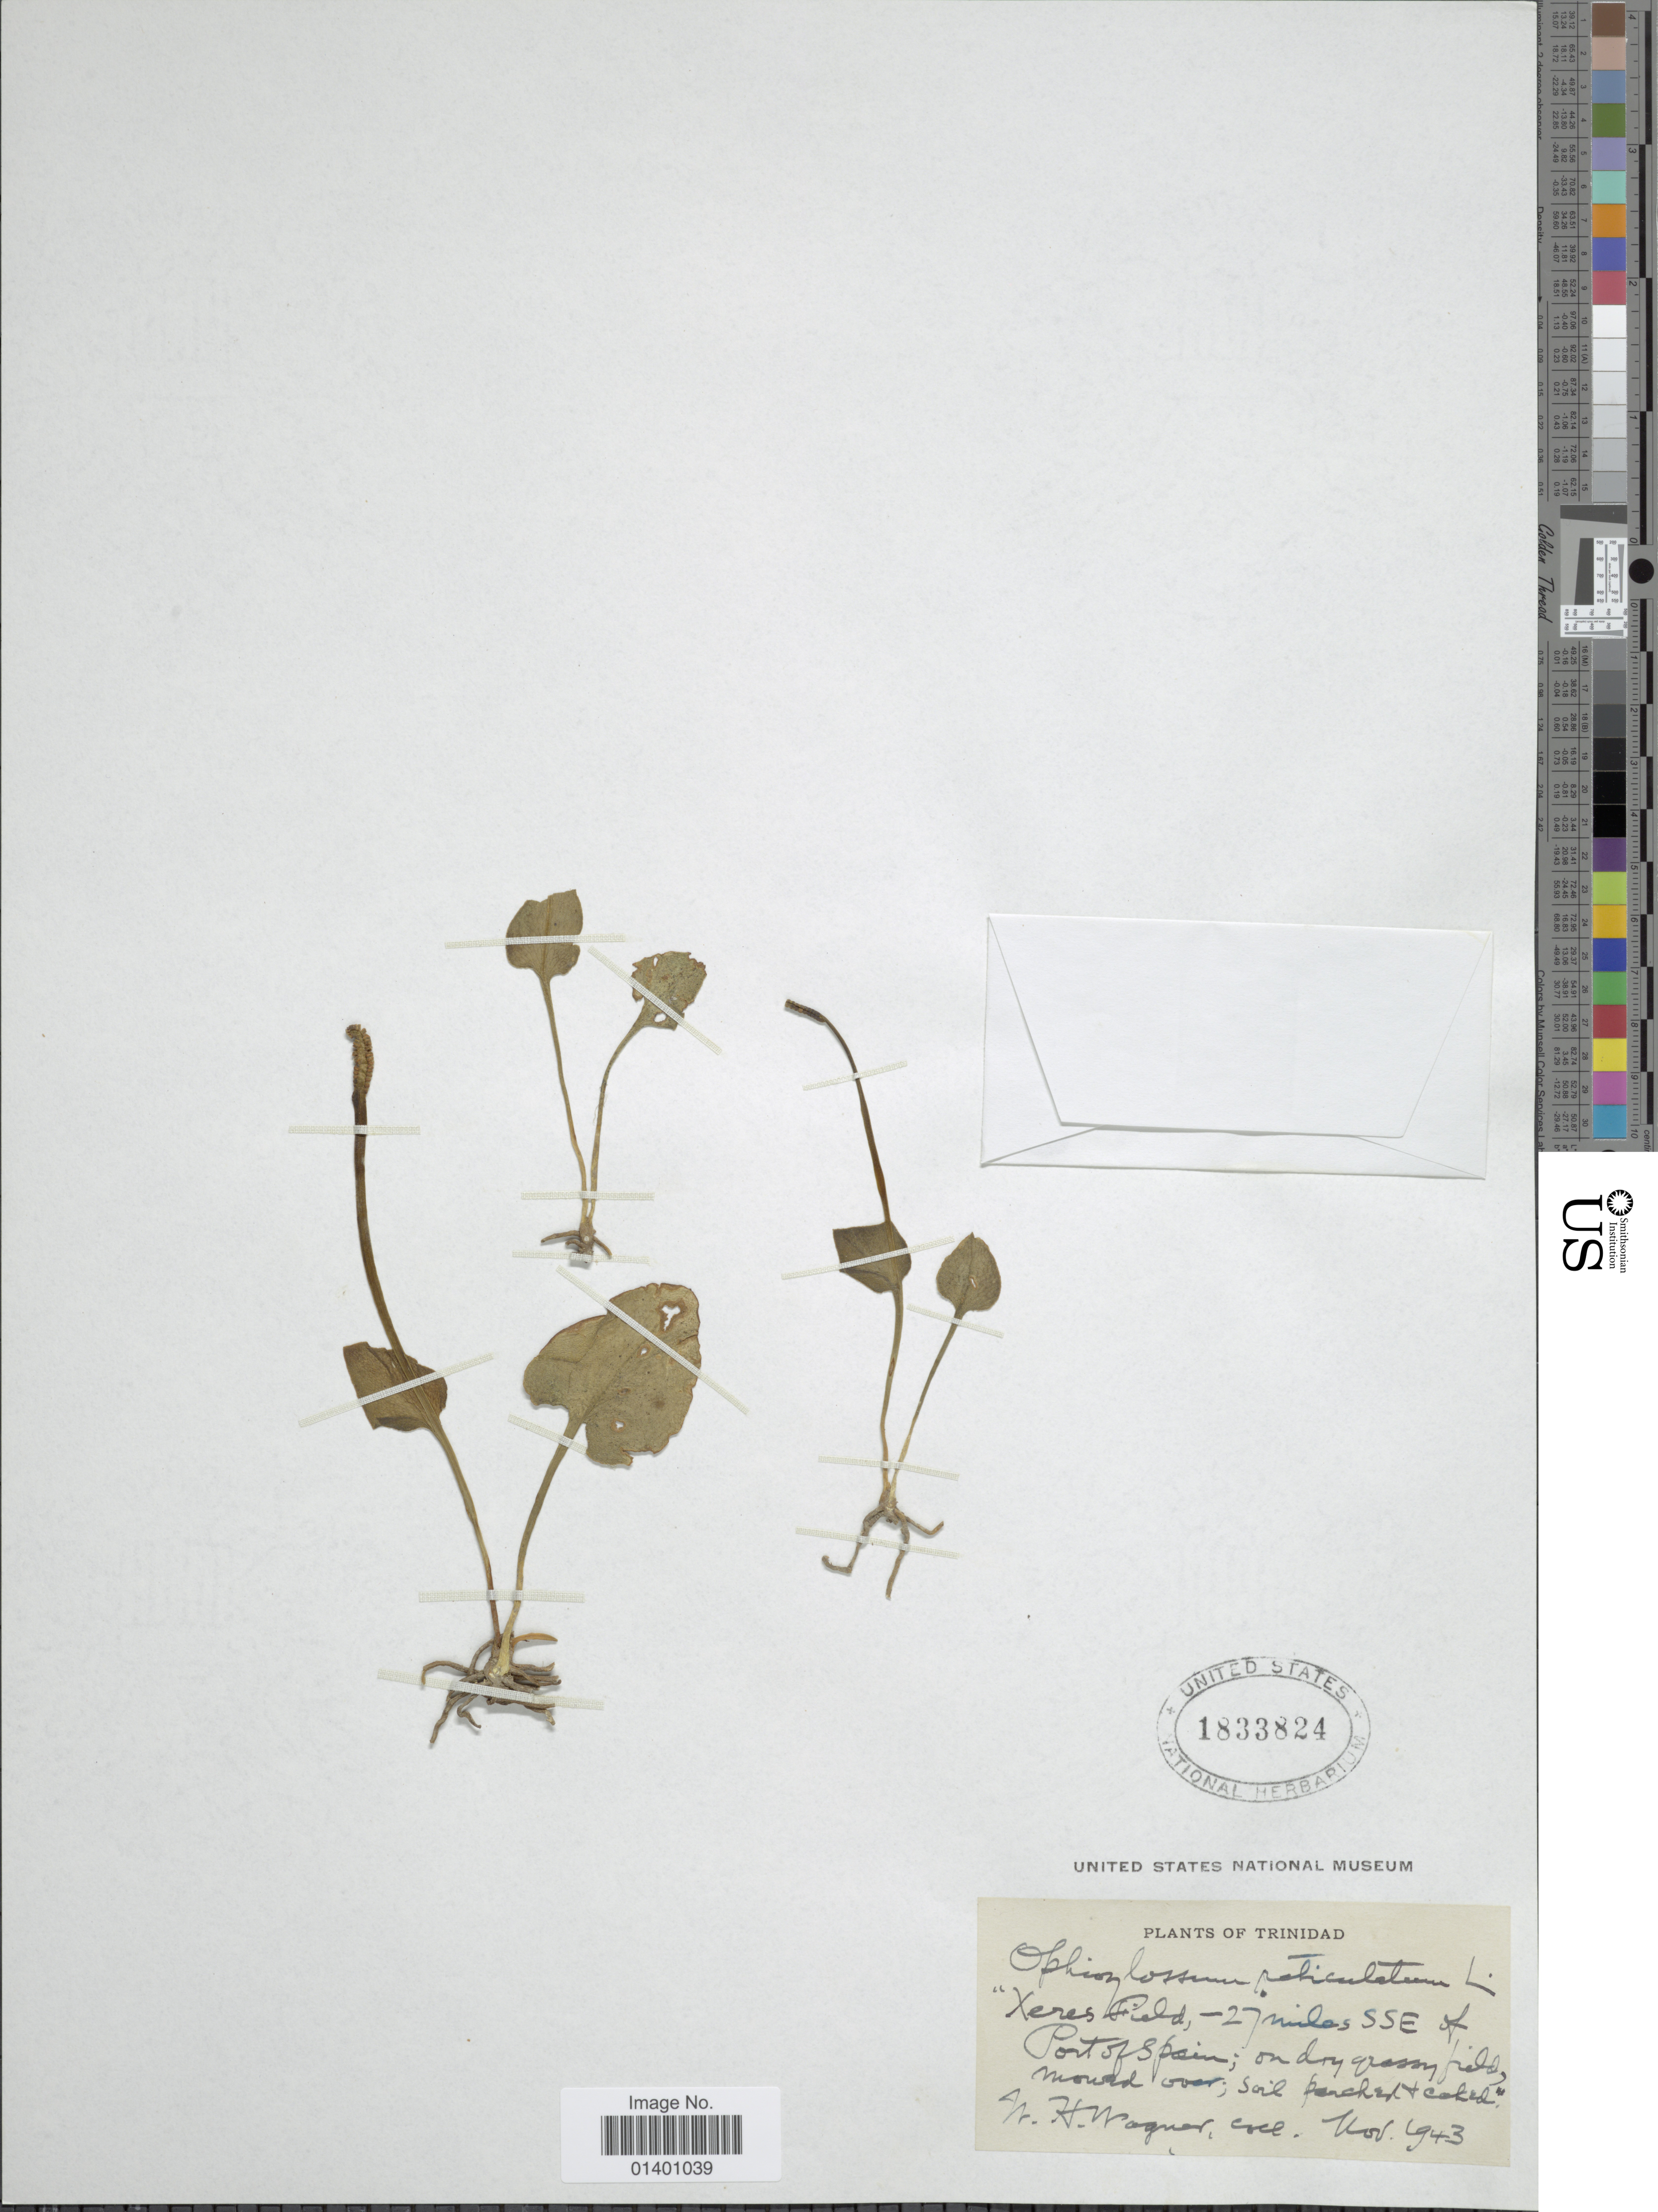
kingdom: Plantae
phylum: Tracheophyta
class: Polypodiopsida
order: Ophioglossales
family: Ophioglossaceae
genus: Ophioglossum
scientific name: Ophioglossum reticulatum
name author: L.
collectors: W. H. Wagner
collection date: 1943-11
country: Trinidad and Tobago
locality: Trinidad, Xeres Field - 27 miles SSE of Port of Spain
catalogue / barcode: US 1833824